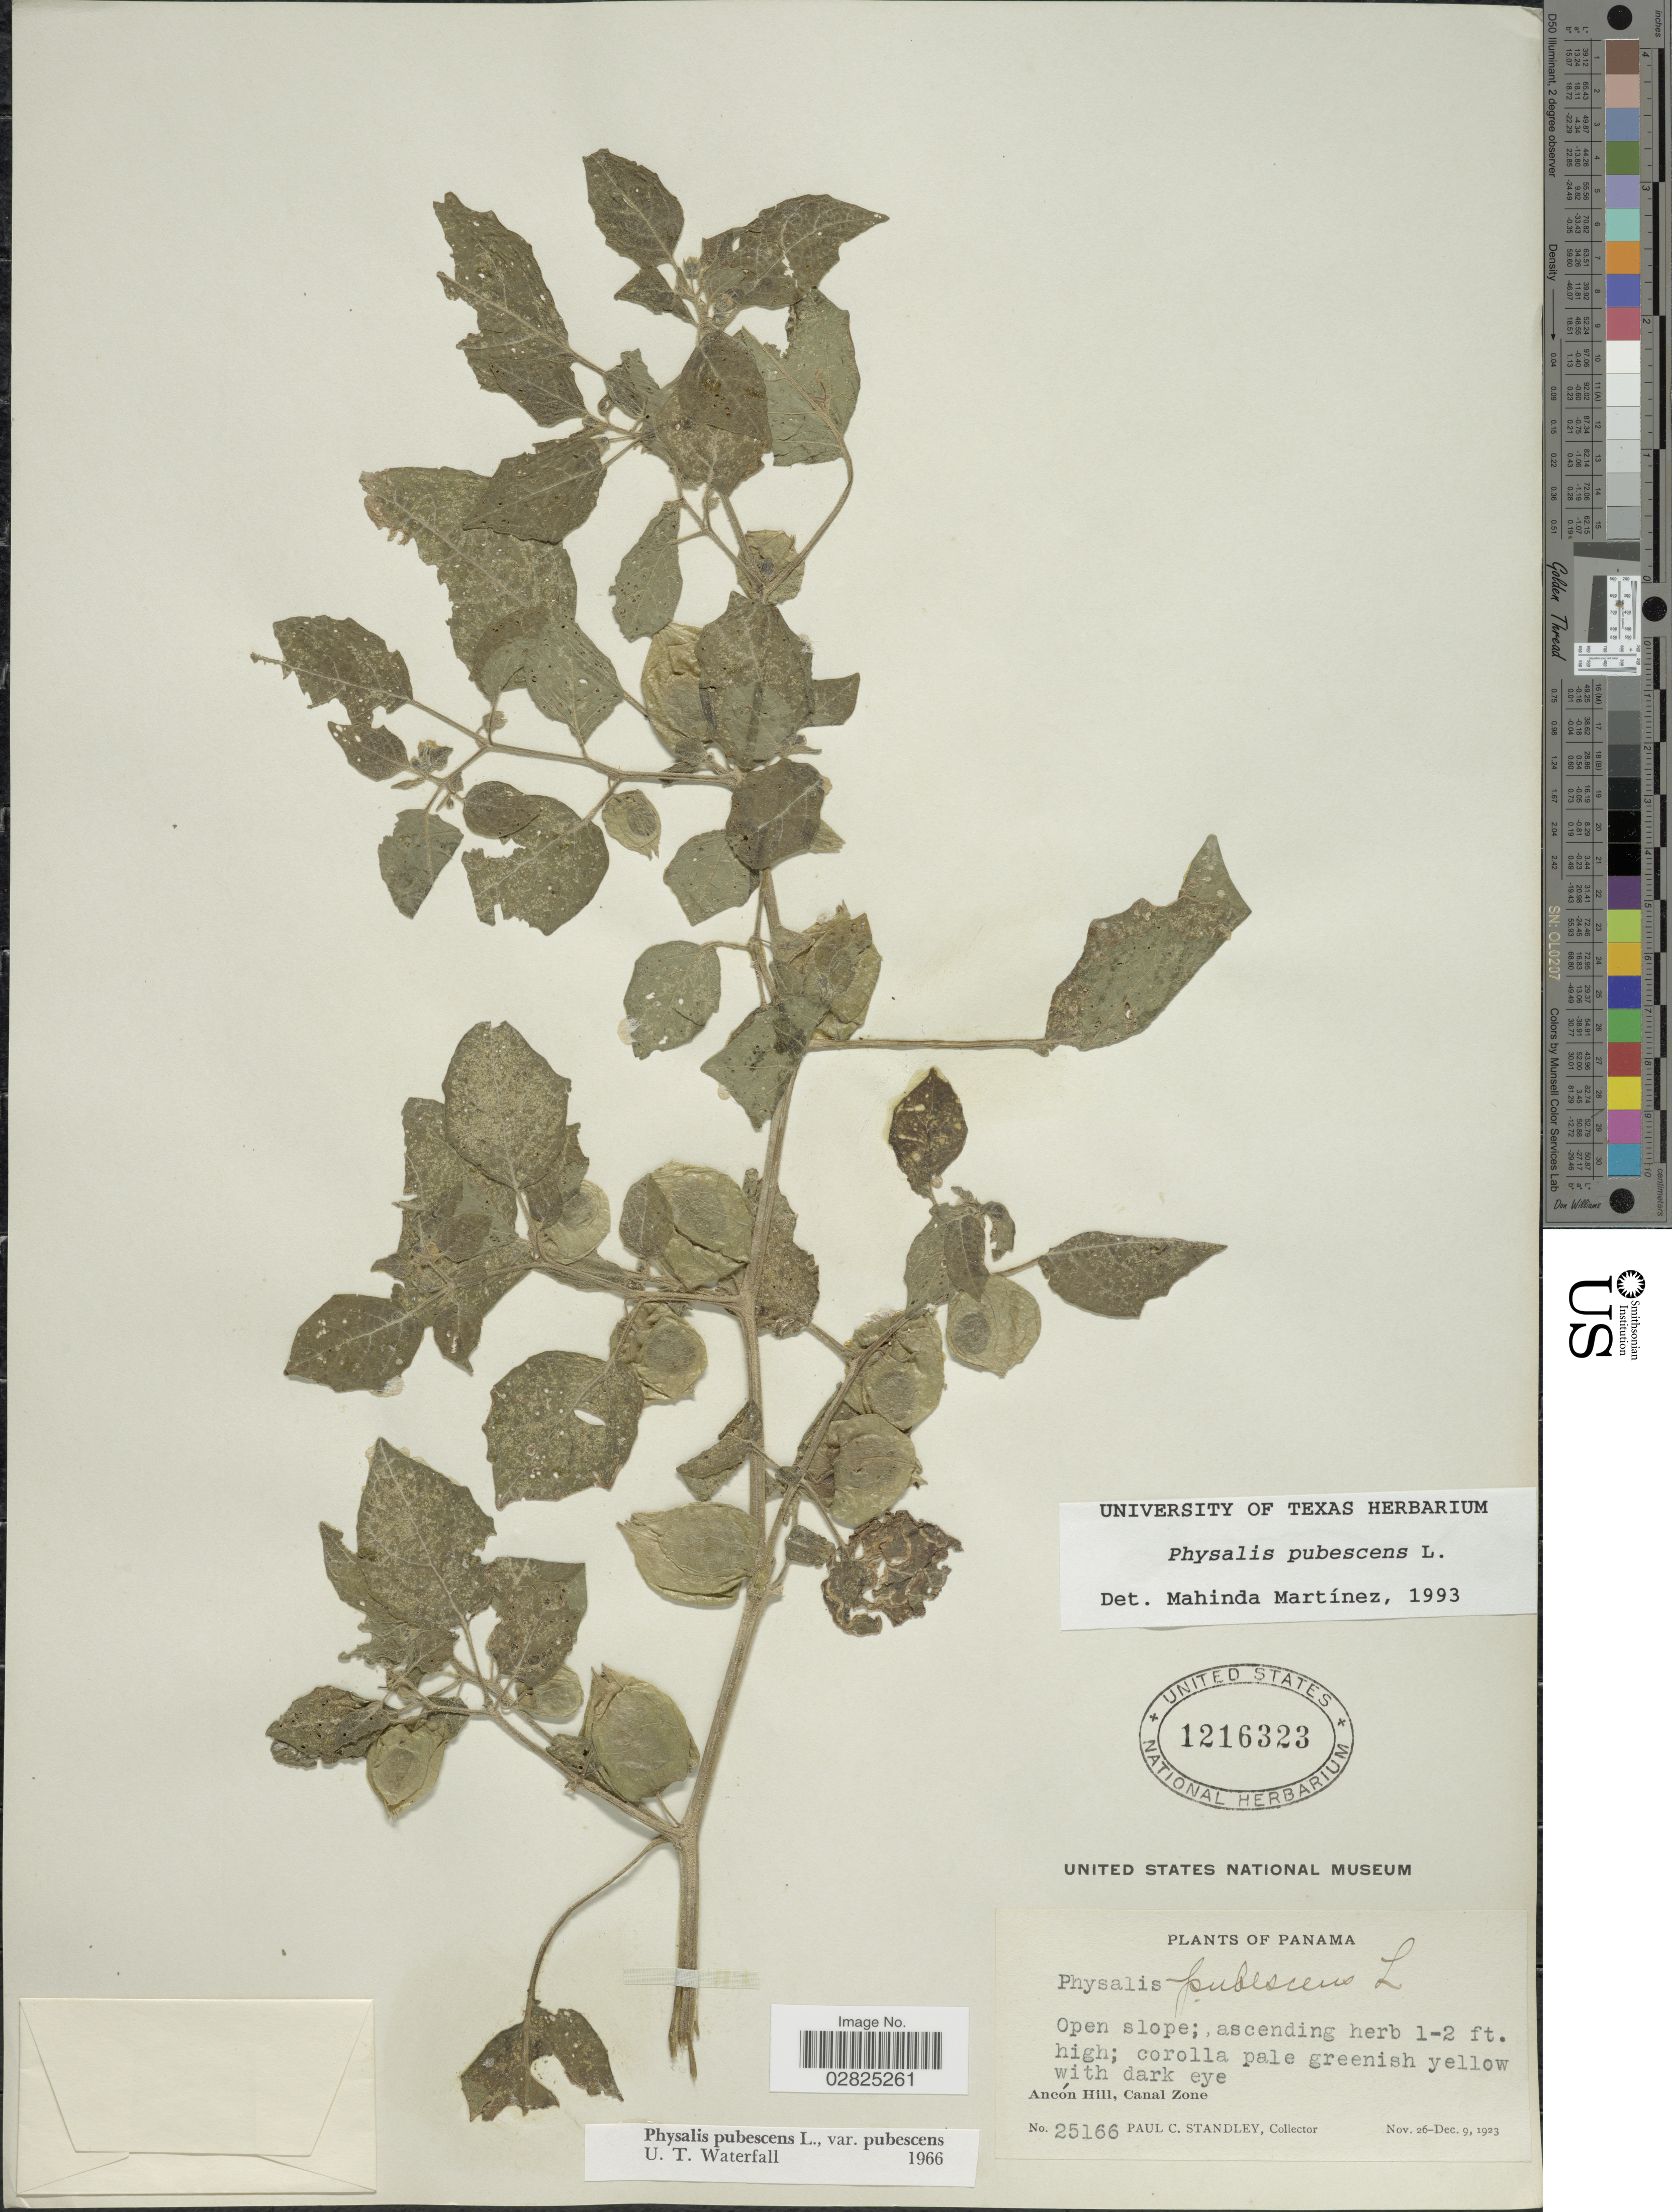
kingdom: Plantae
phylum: Tracheophyta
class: Magnoliopsida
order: Solanales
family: Solanaceae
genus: Physalis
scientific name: Physalis pubescens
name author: L.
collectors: P. C. Standley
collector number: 25166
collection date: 1923-11-26/1923-12-09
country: Panama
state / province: Colón / Panamá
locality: Ancón Hill, Canal Zone.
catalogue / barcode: US 1216323